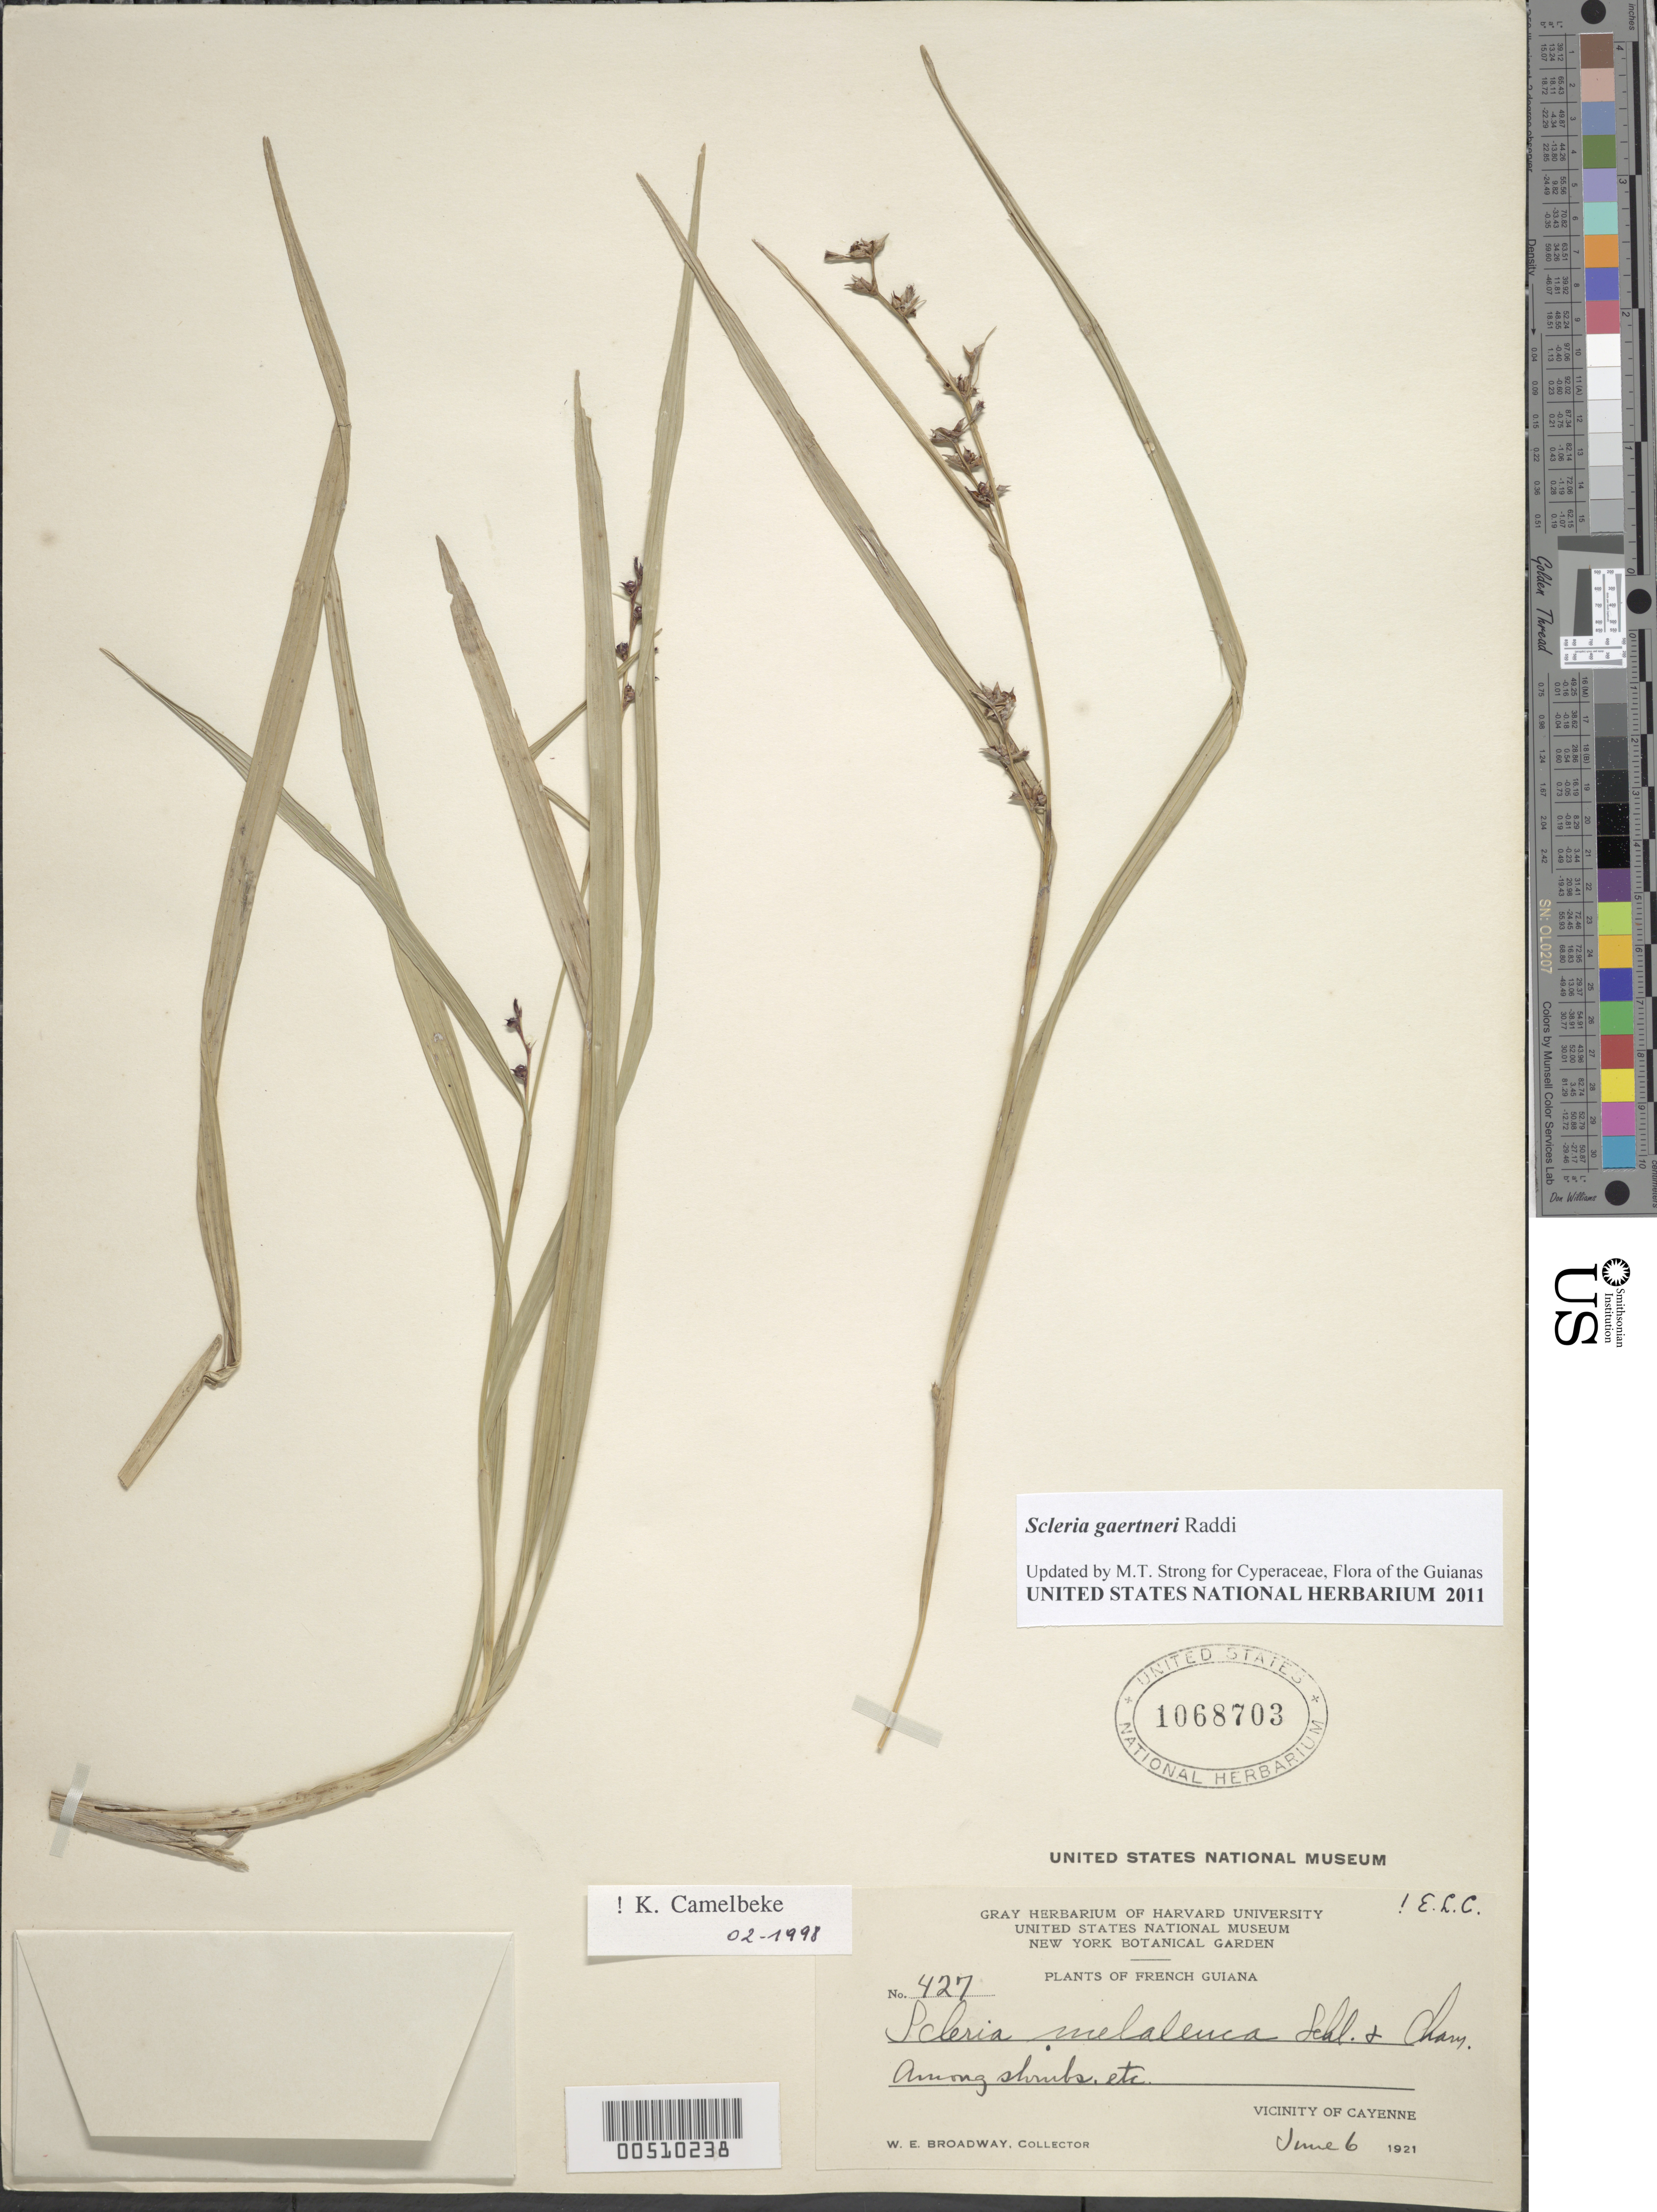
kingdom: Plantae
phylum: Tracheophyta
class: Liliopsida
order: Poales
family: Cyperaceae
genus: Scleria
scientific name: Scleria gaertneri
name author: Raddi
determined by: Strong, Mark T., (BOT), Smithsonian Institution - National Museum of Natural History (UNITED STATES)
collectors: W. E. Broadway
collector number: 427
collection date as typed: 06 Jun 1921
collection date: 1921-06-06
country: French Guiana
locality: Vicinity of Cayenne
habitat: Among shrubs, etc.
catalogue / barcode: US 1068703